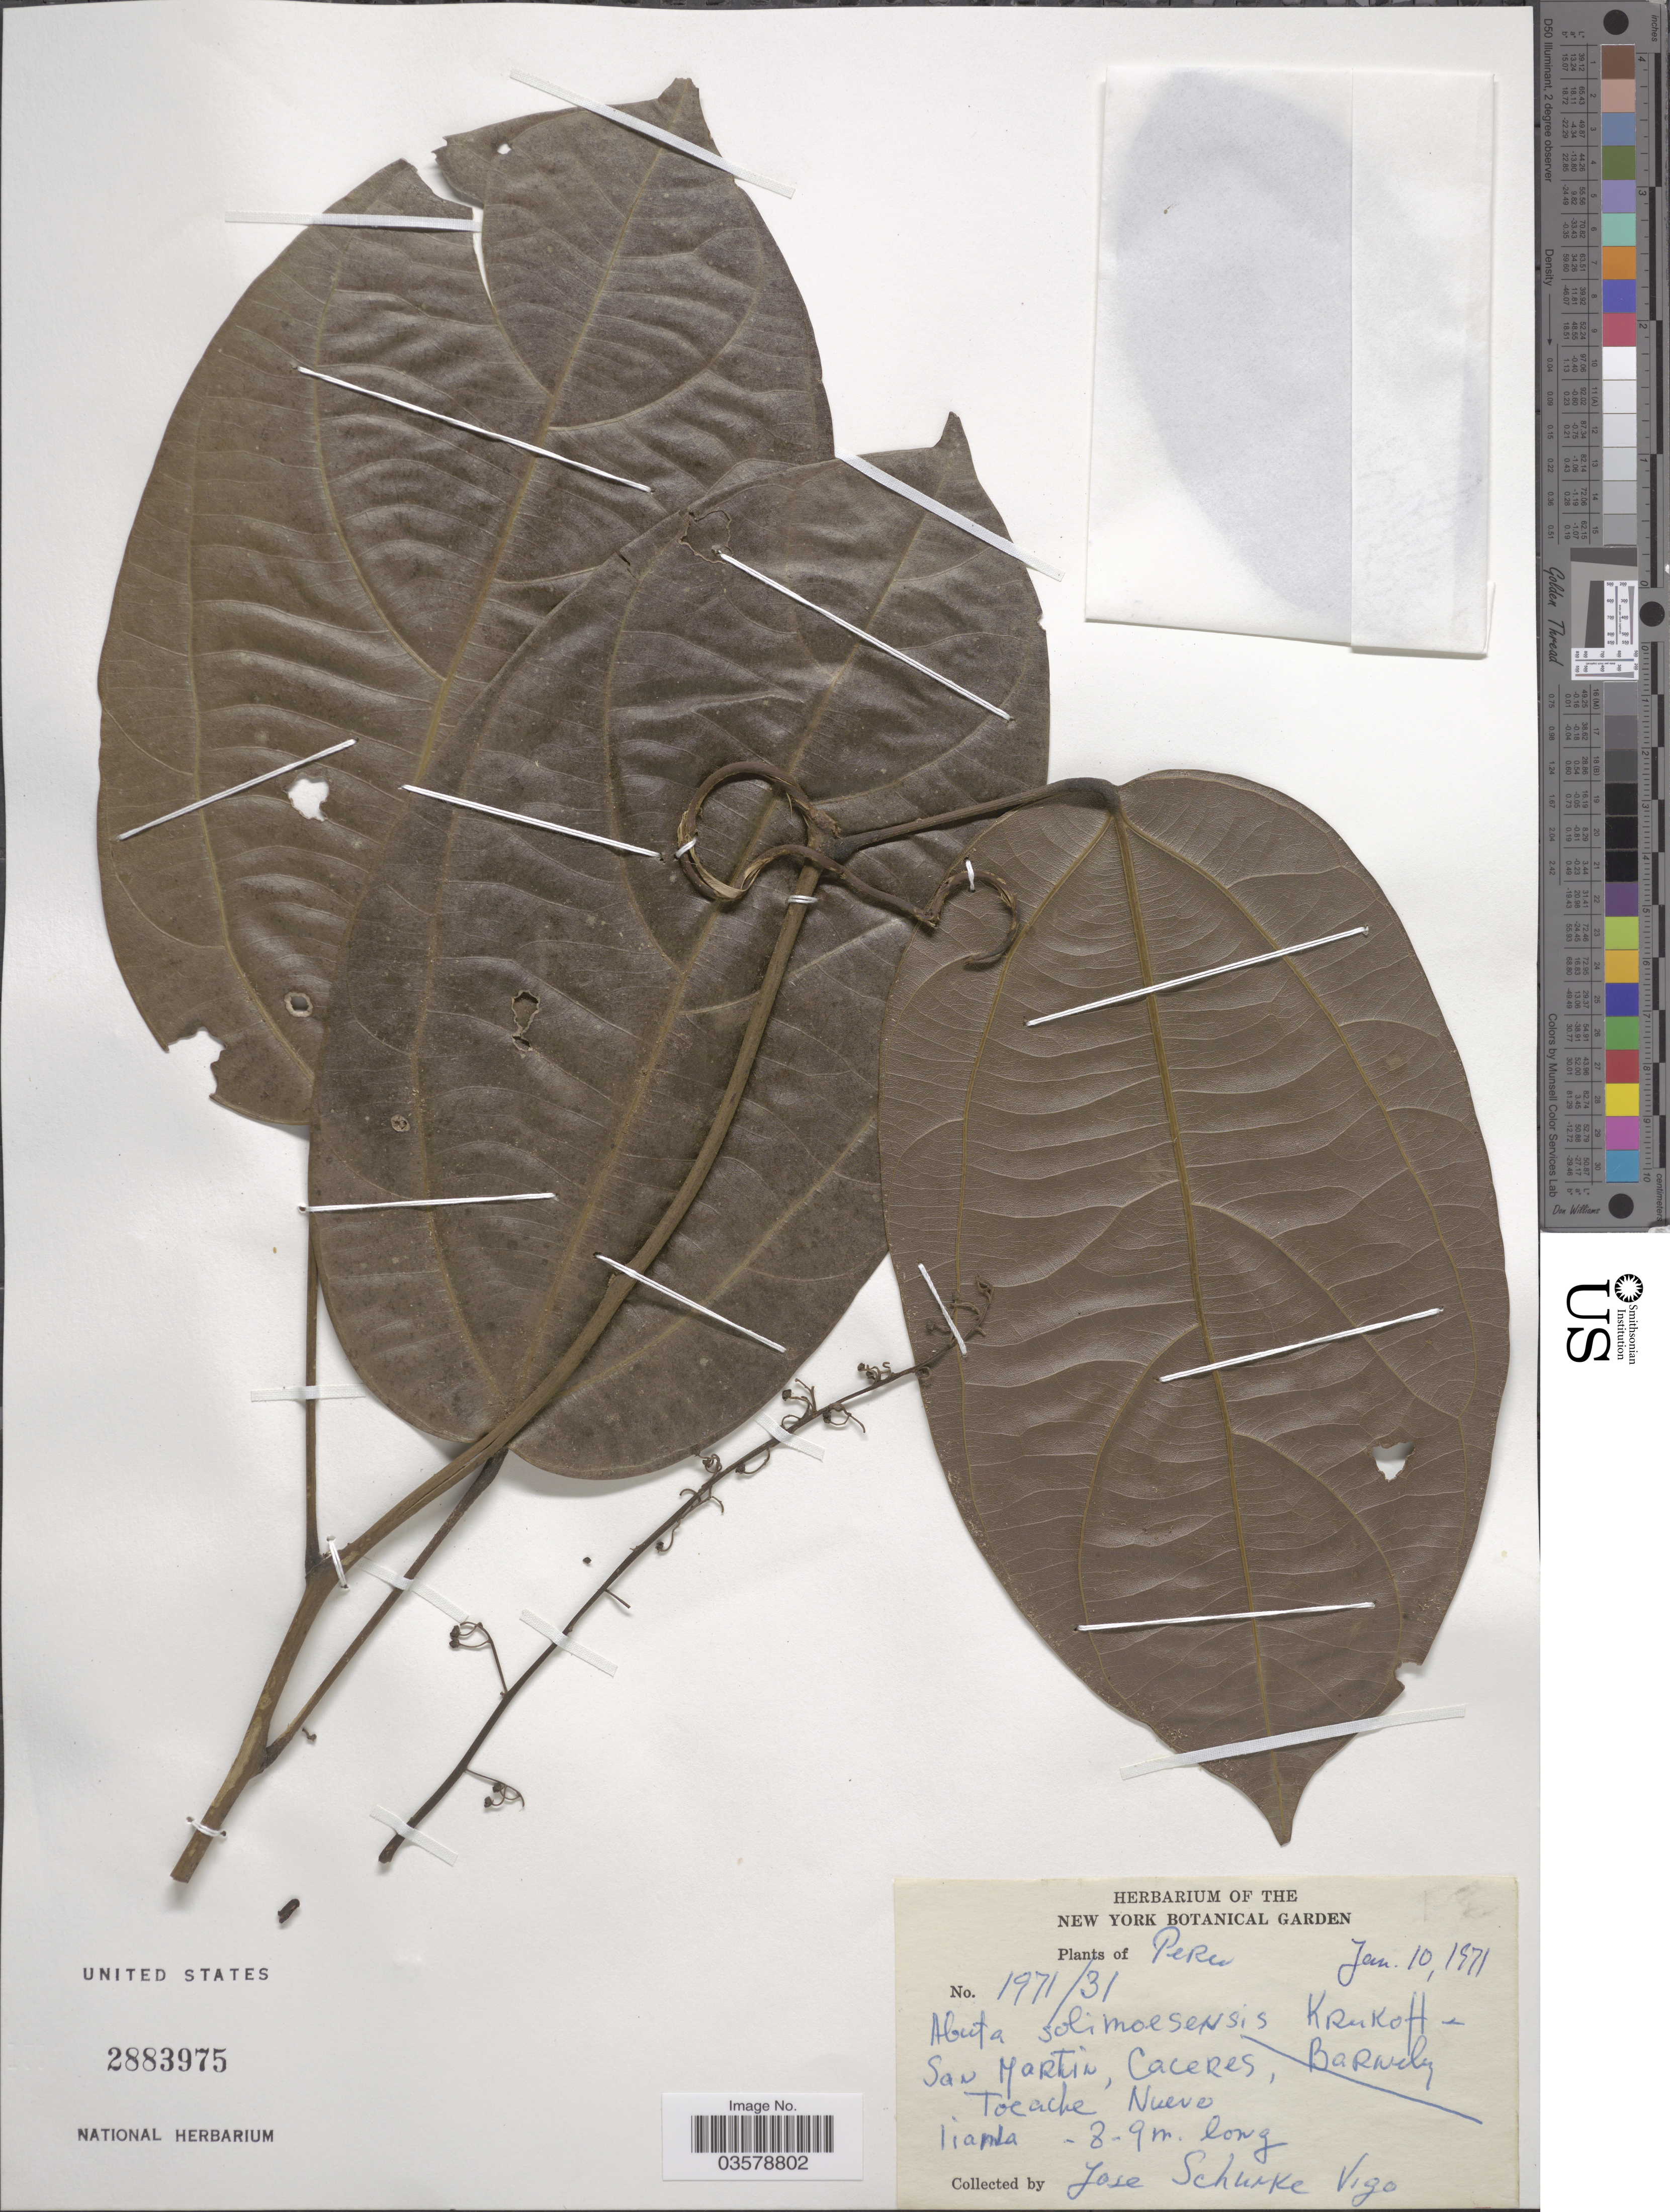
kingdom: Plantae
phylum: Tracheophyta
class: Magnoliopsida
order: Ranunculales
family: Menispermaceae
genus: Abuta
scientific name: Abuta solimoesensis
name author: Krukoff & Barneby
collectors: J. Schunke Vigo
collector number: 1971/31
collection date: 1971-01-10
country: Peru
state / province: San Martín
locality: San Martin, Caceres, Tocache Nuevo.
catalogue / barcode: US 2883975